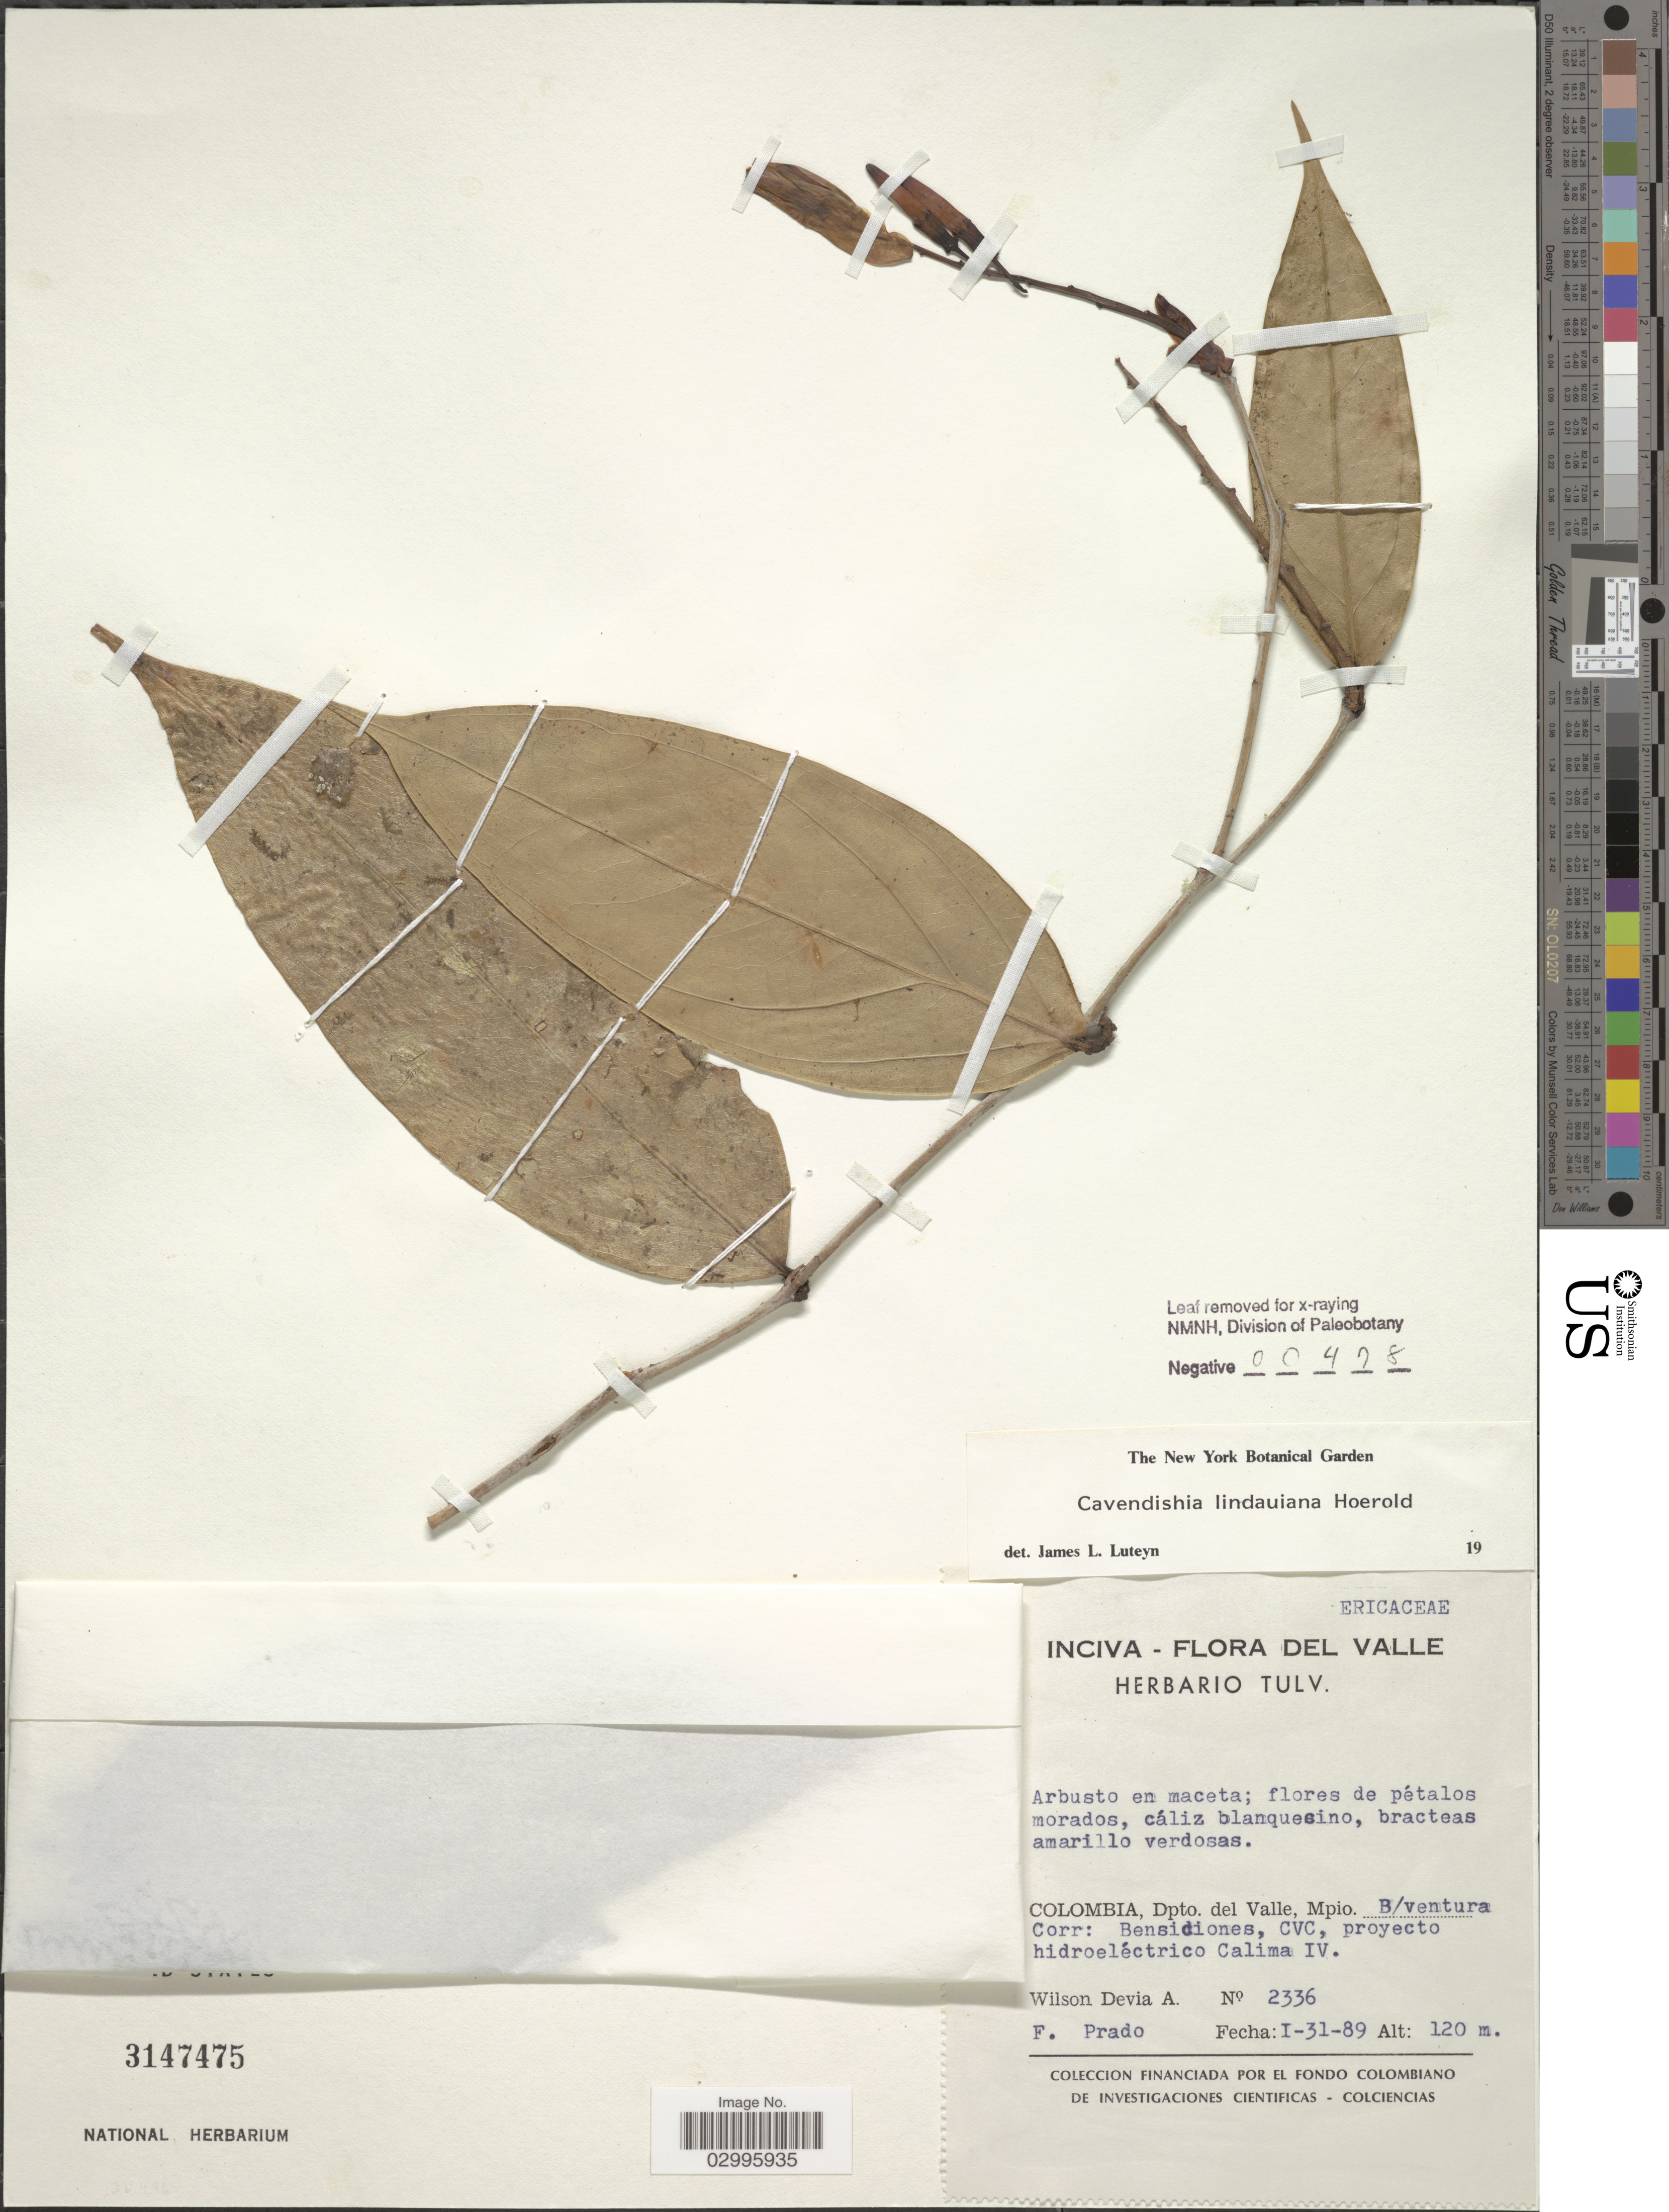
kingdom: Plantae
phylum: Tracheophyta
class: Magnoliopsida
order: Ericales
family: Ericaceae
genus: Cavendishia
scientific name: Cavendishia lindauiana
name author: Hoerold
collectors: W. Devia A. & F. Prado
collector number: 2336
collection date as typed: Transcribed d/m/y: 31/1/89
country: Colombia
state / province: Valle del Cauca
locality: Dpto. del Valle, Mpio. B/ventura. Corr: Bensidiones, CVC, proyecto hidroeléctrico Calima IV.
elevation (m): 120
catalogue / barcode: US 3147475